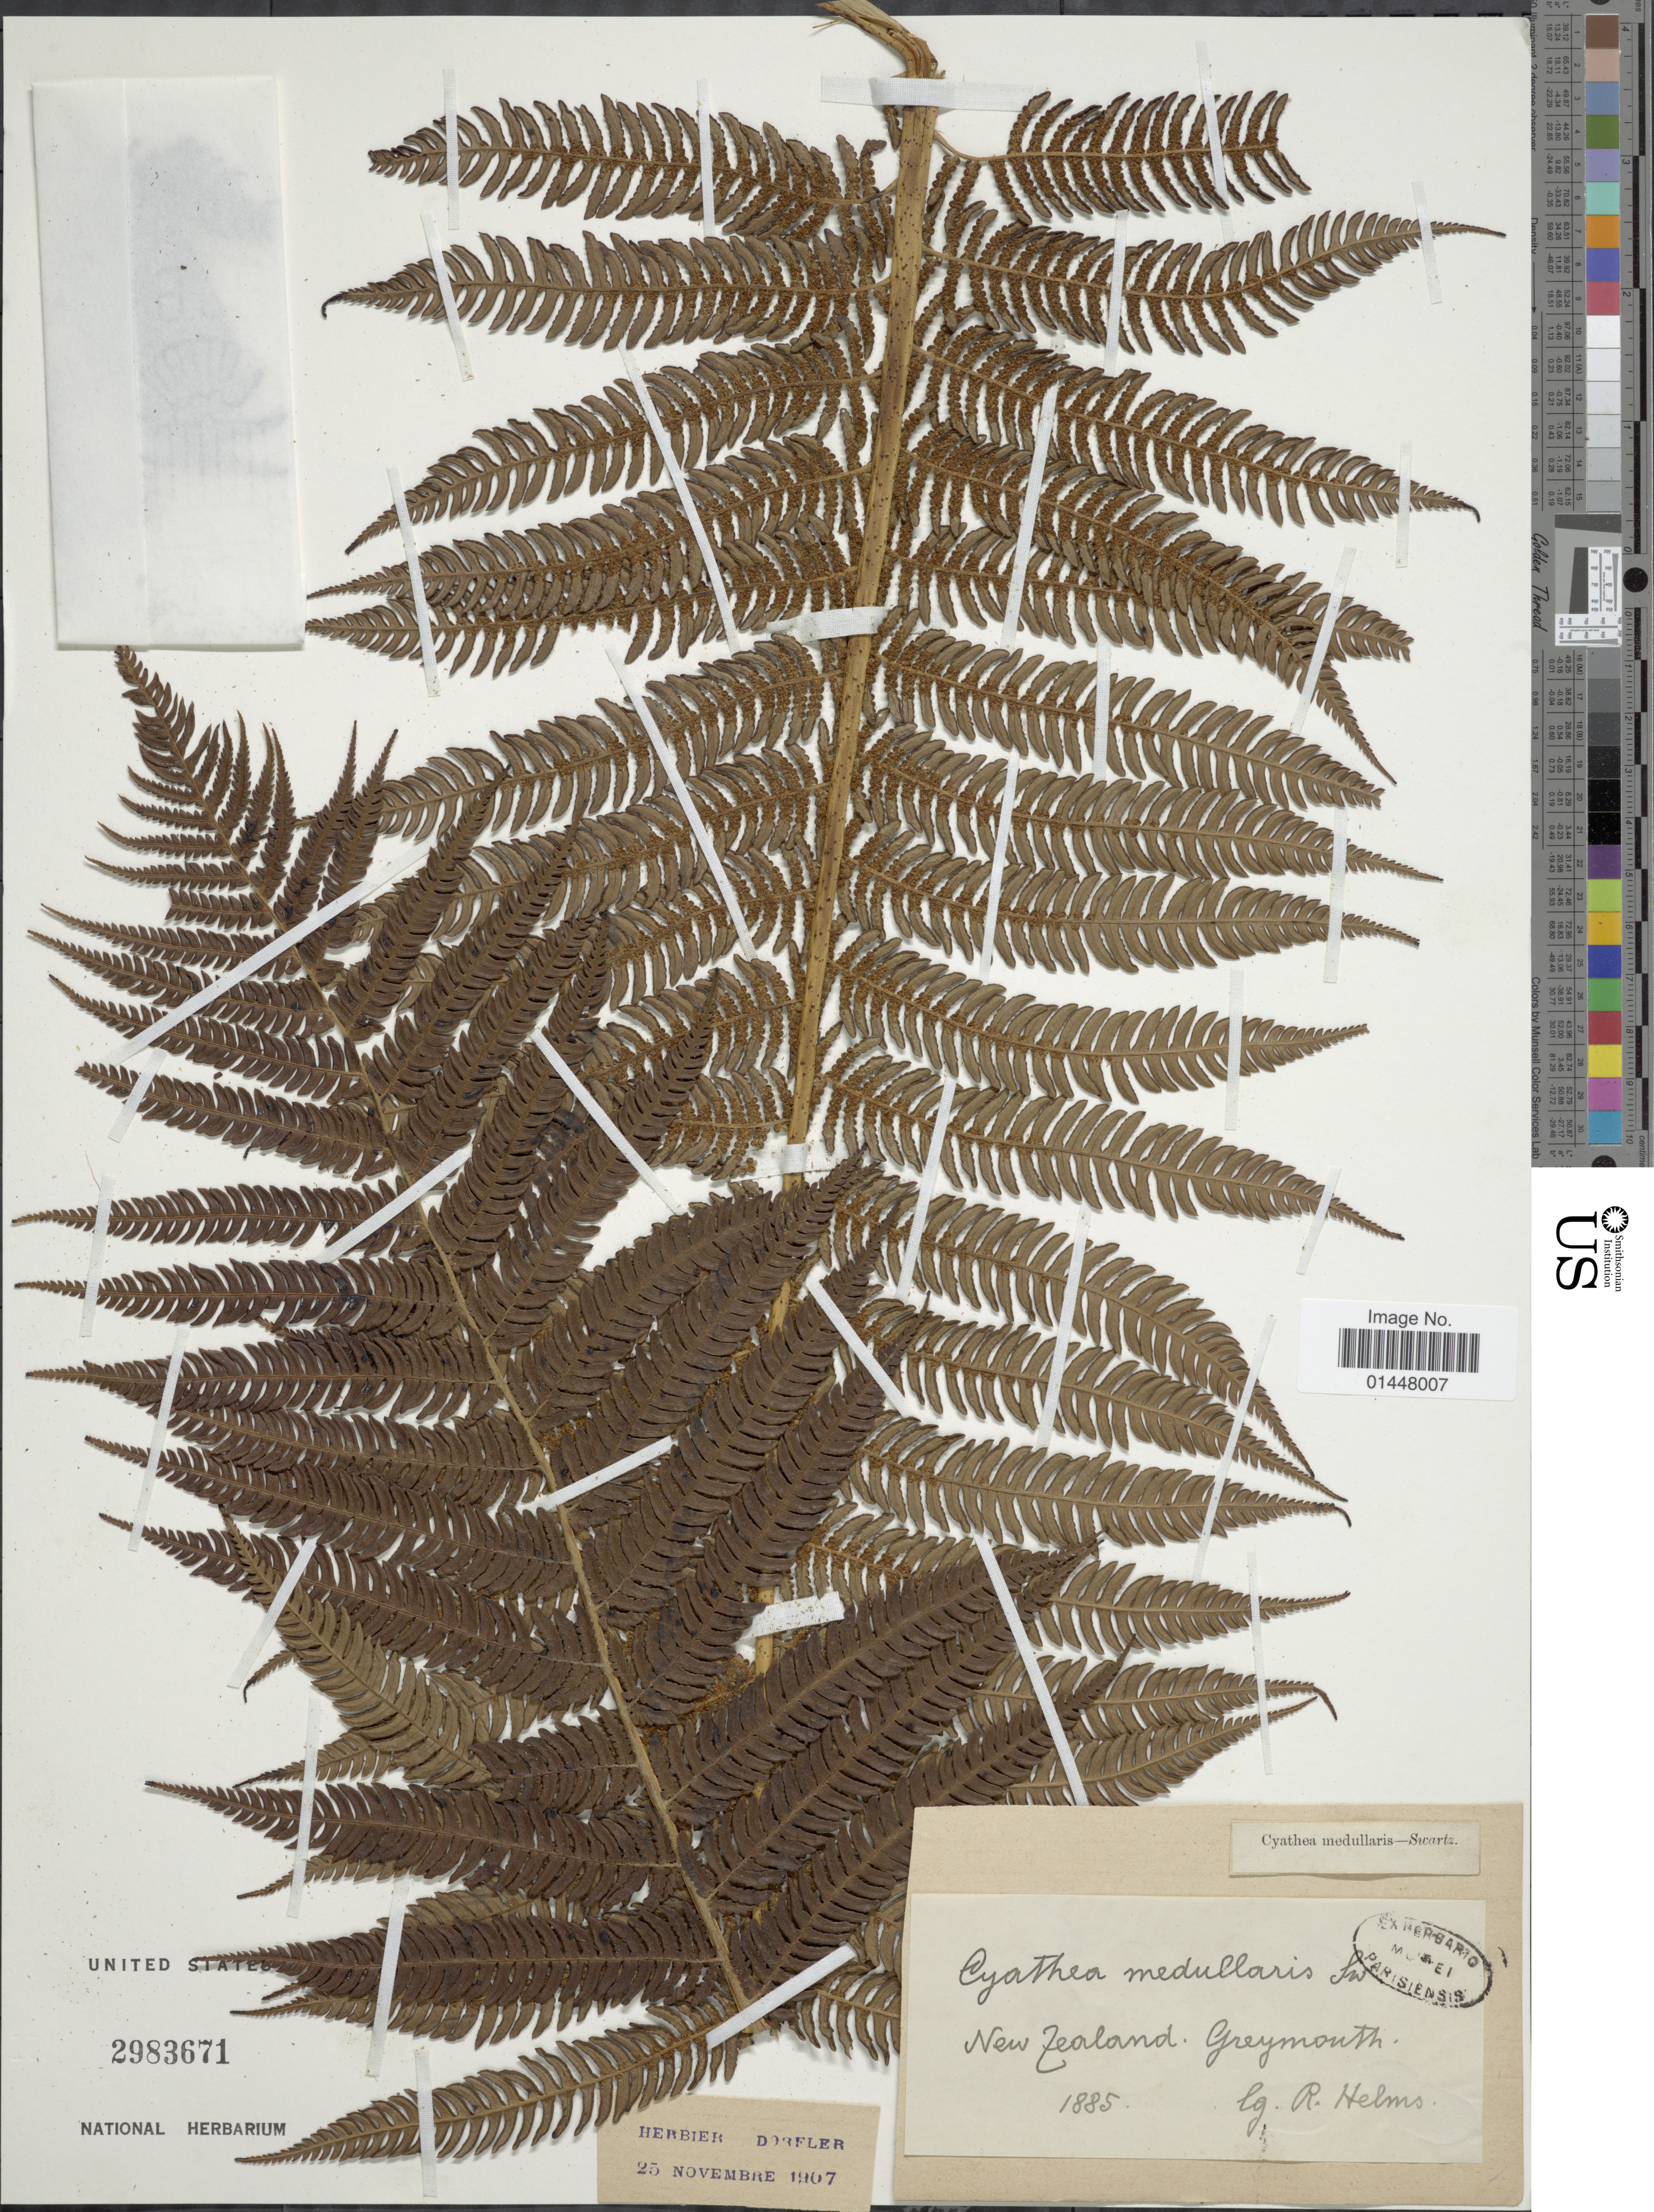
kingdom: Plantae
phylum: Tracheophyta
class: Polypodiopsida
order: Cyatheales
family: Cyatheaceae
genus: Sphaeropteris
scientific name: Sphaeropteris medullaris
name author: (G. Forst.) Bernh.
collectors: R. Helms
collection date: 1885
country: New Zealand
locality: Greymouth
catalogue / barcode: US 2983671